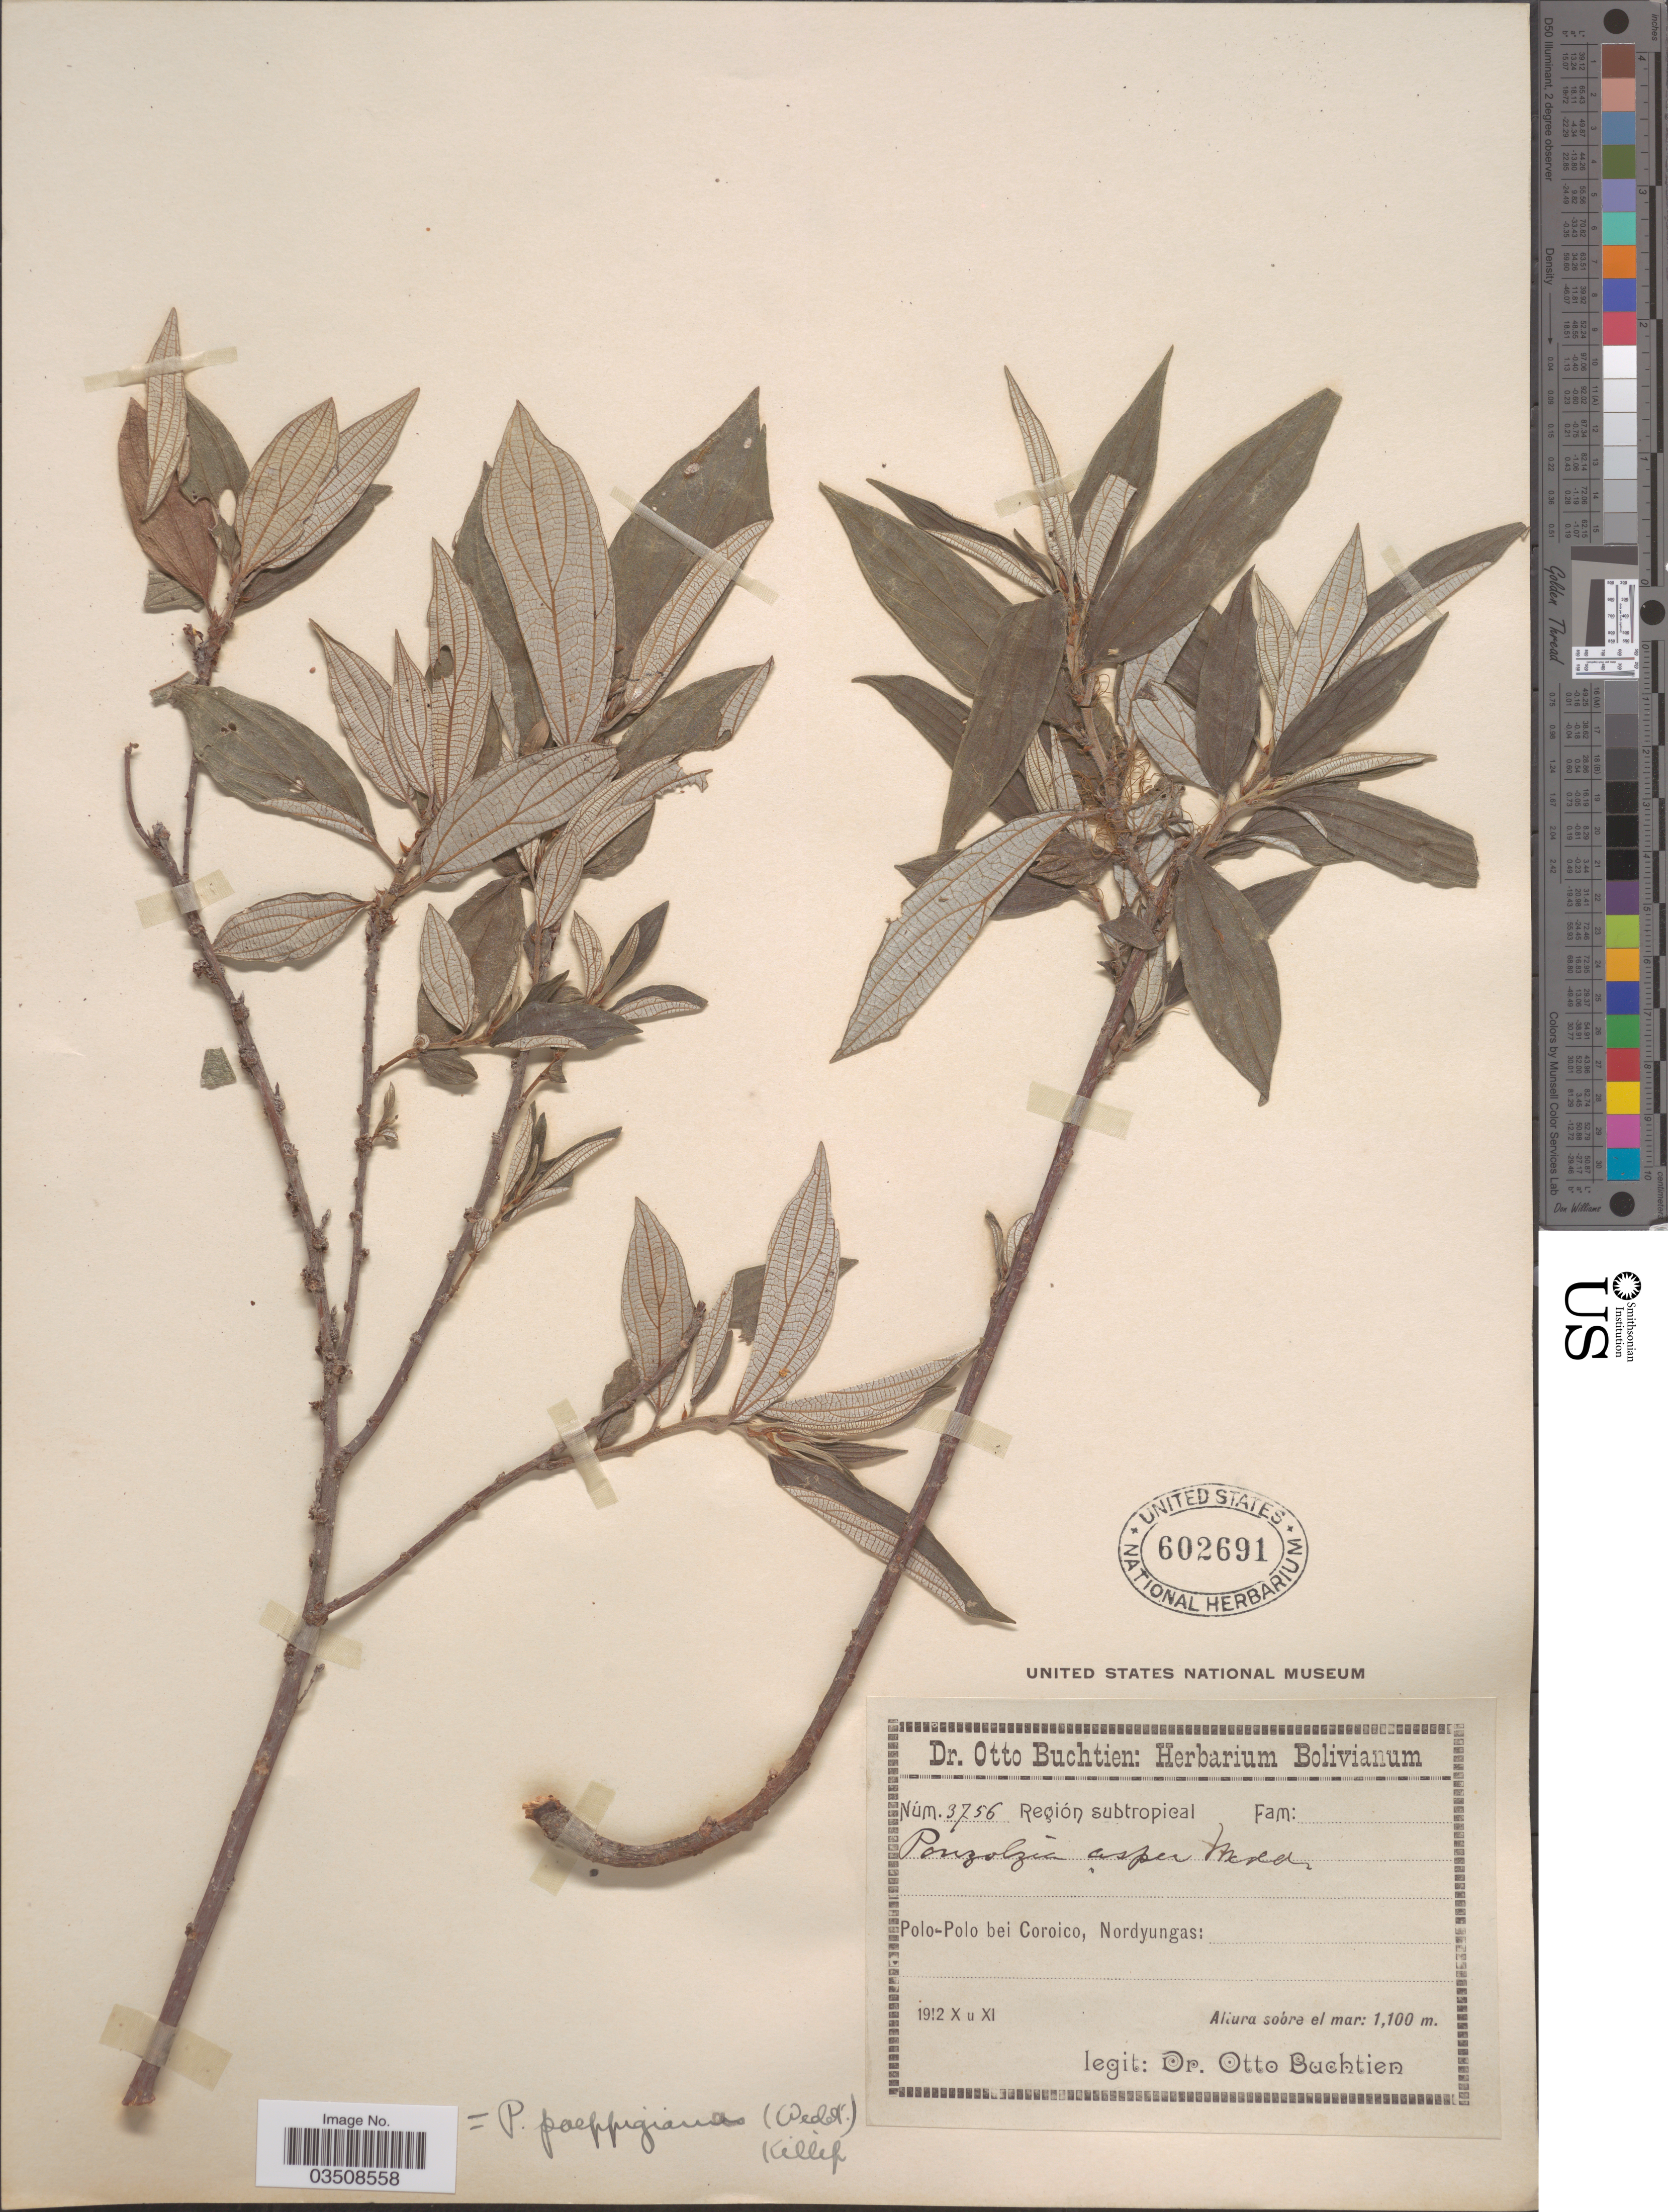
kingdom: Plantae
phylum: Tracheophyta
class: Magnoliopsida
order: Rosales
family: Urticaceae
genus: Pouzolzia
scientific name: Pouzolzia poeppigiana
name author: (Wedd.) Killip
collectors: O. Buchtien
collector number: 3756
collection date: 1912-10/1912-11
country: Bolivia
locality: Región subtropical. Polo-Polo bei Coroico, Nordyungas.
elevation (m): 1100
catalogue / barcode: US 602691